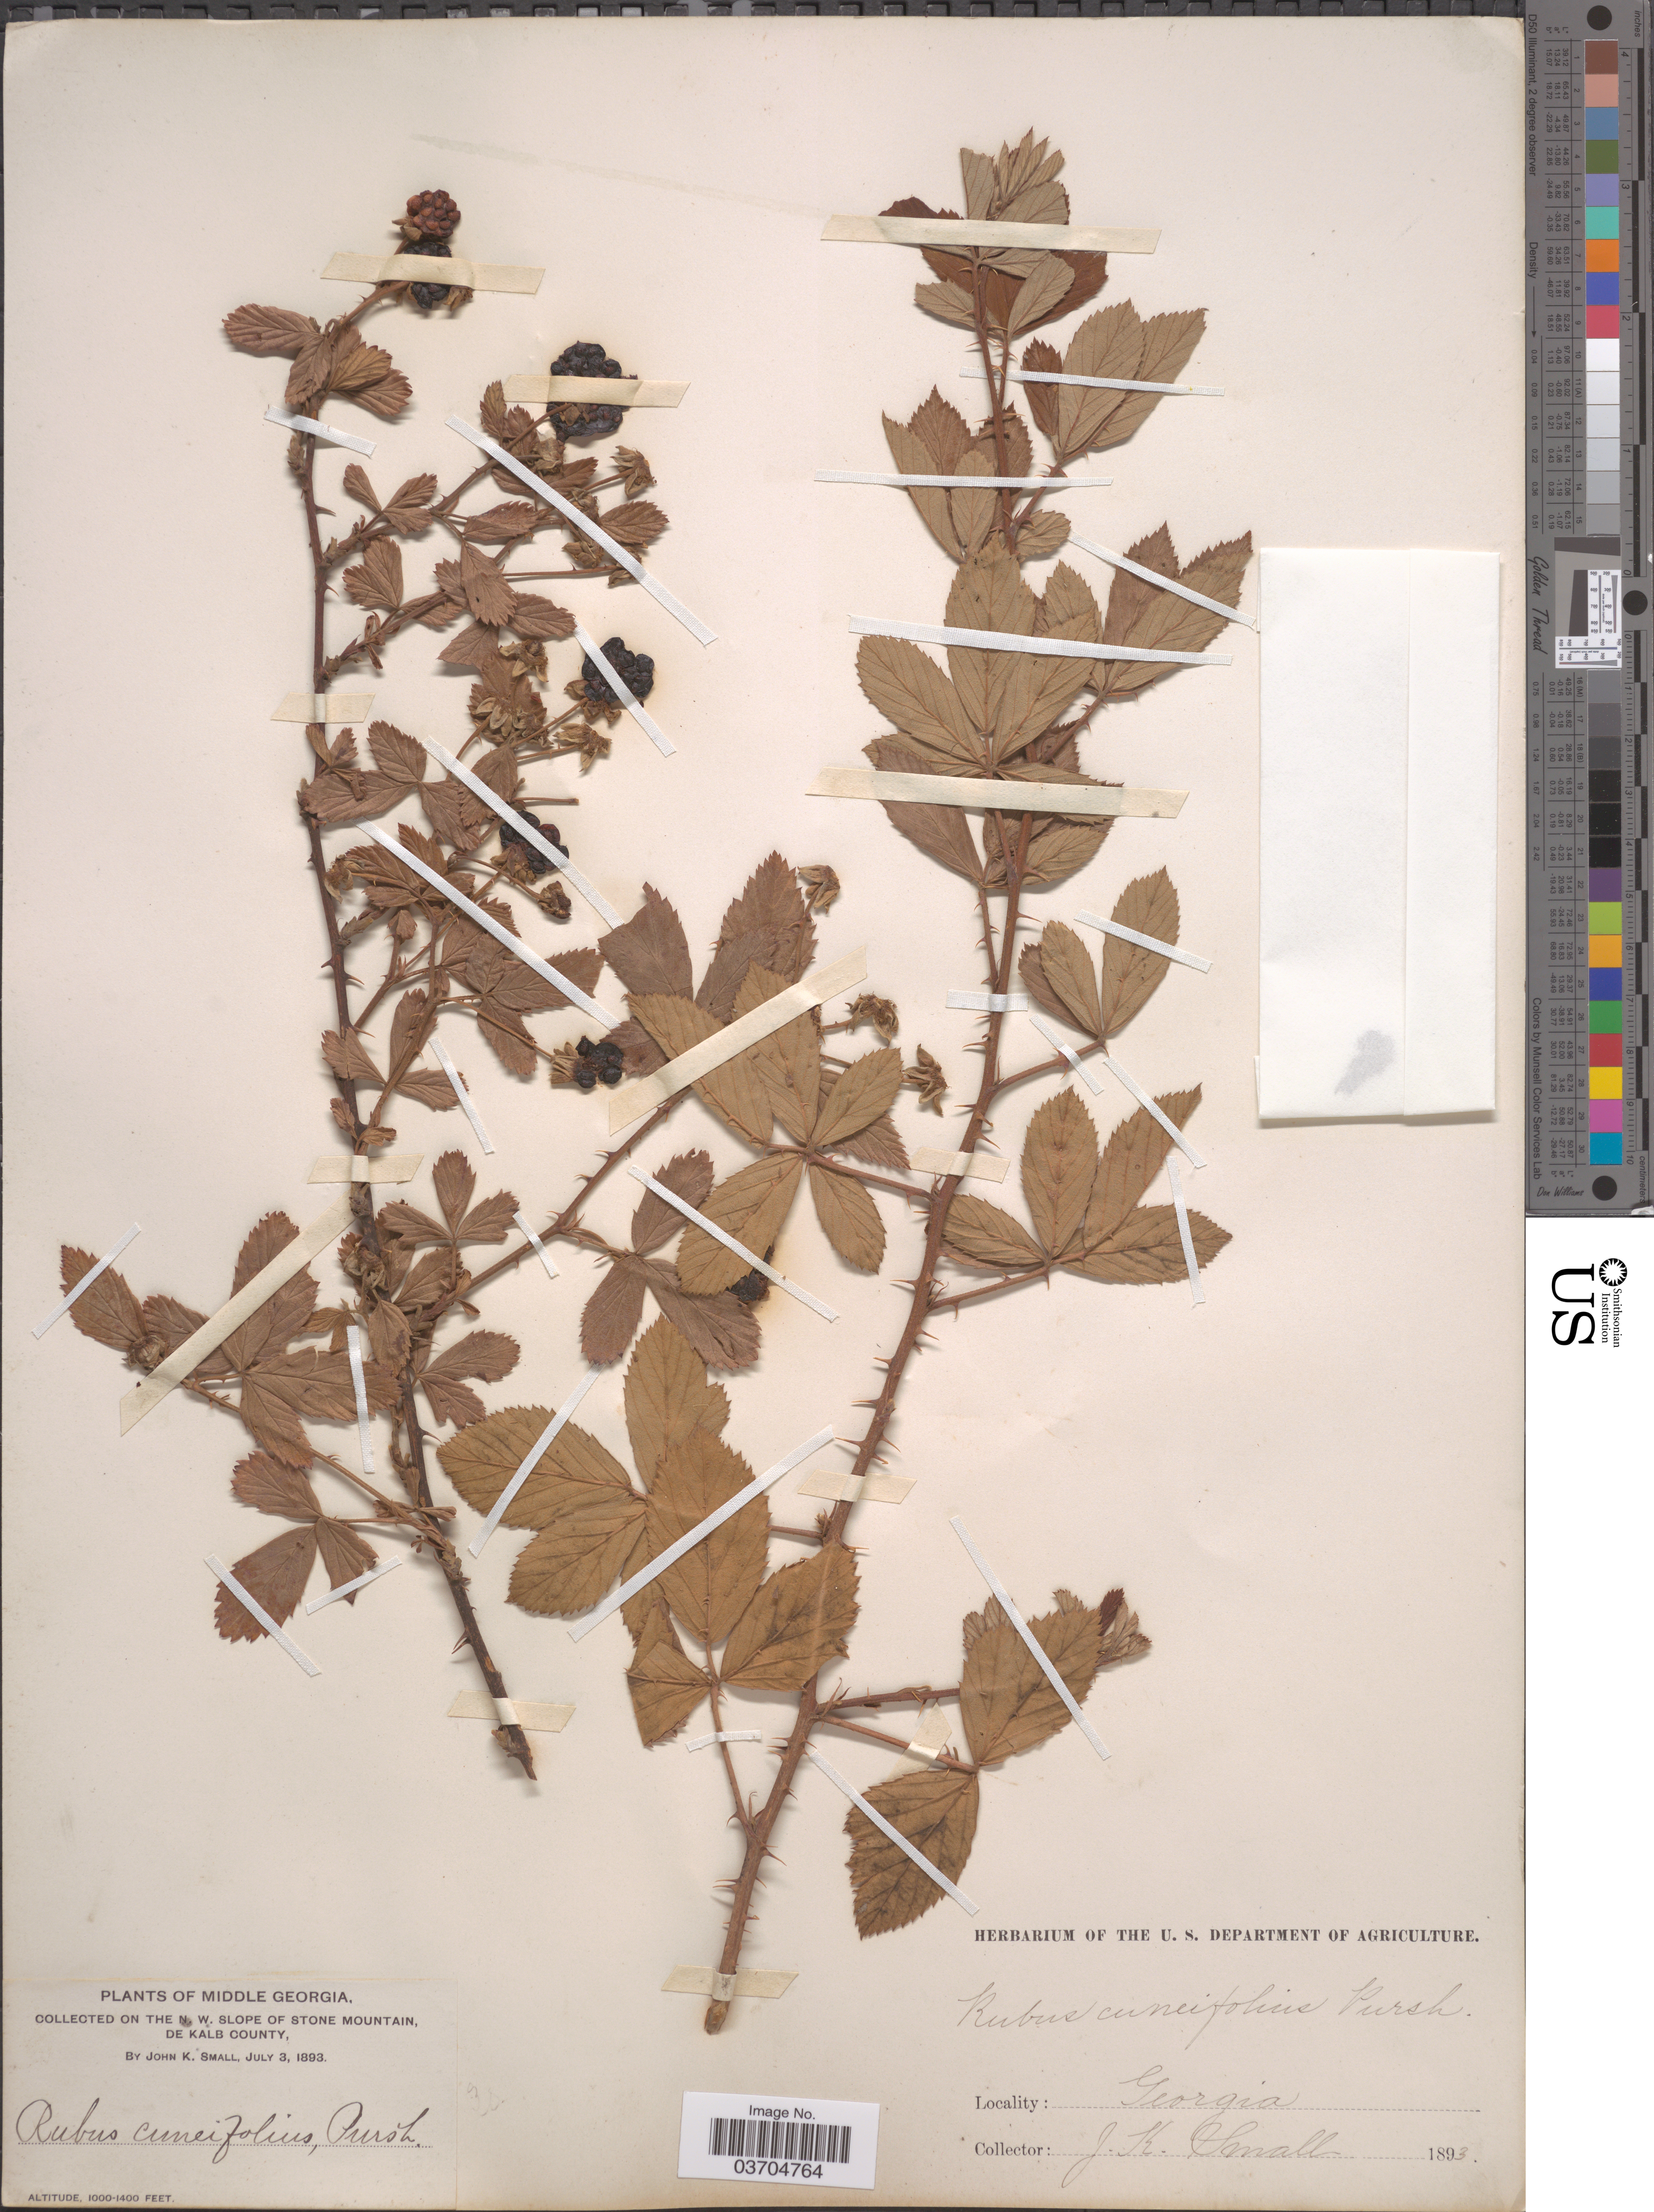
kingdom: Plantae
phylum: Tracheophyta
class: Magnoliopsida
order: Rosales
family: Rosaceae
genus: Rubus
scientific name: Rubus cuneifolius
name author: Pursh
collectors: J. K. Small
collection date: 1893-07-03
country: United States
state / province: Georgia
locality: Middle Georgia. On the N. W. Slope of Stone Mountain, De Kalb County.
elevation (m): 305